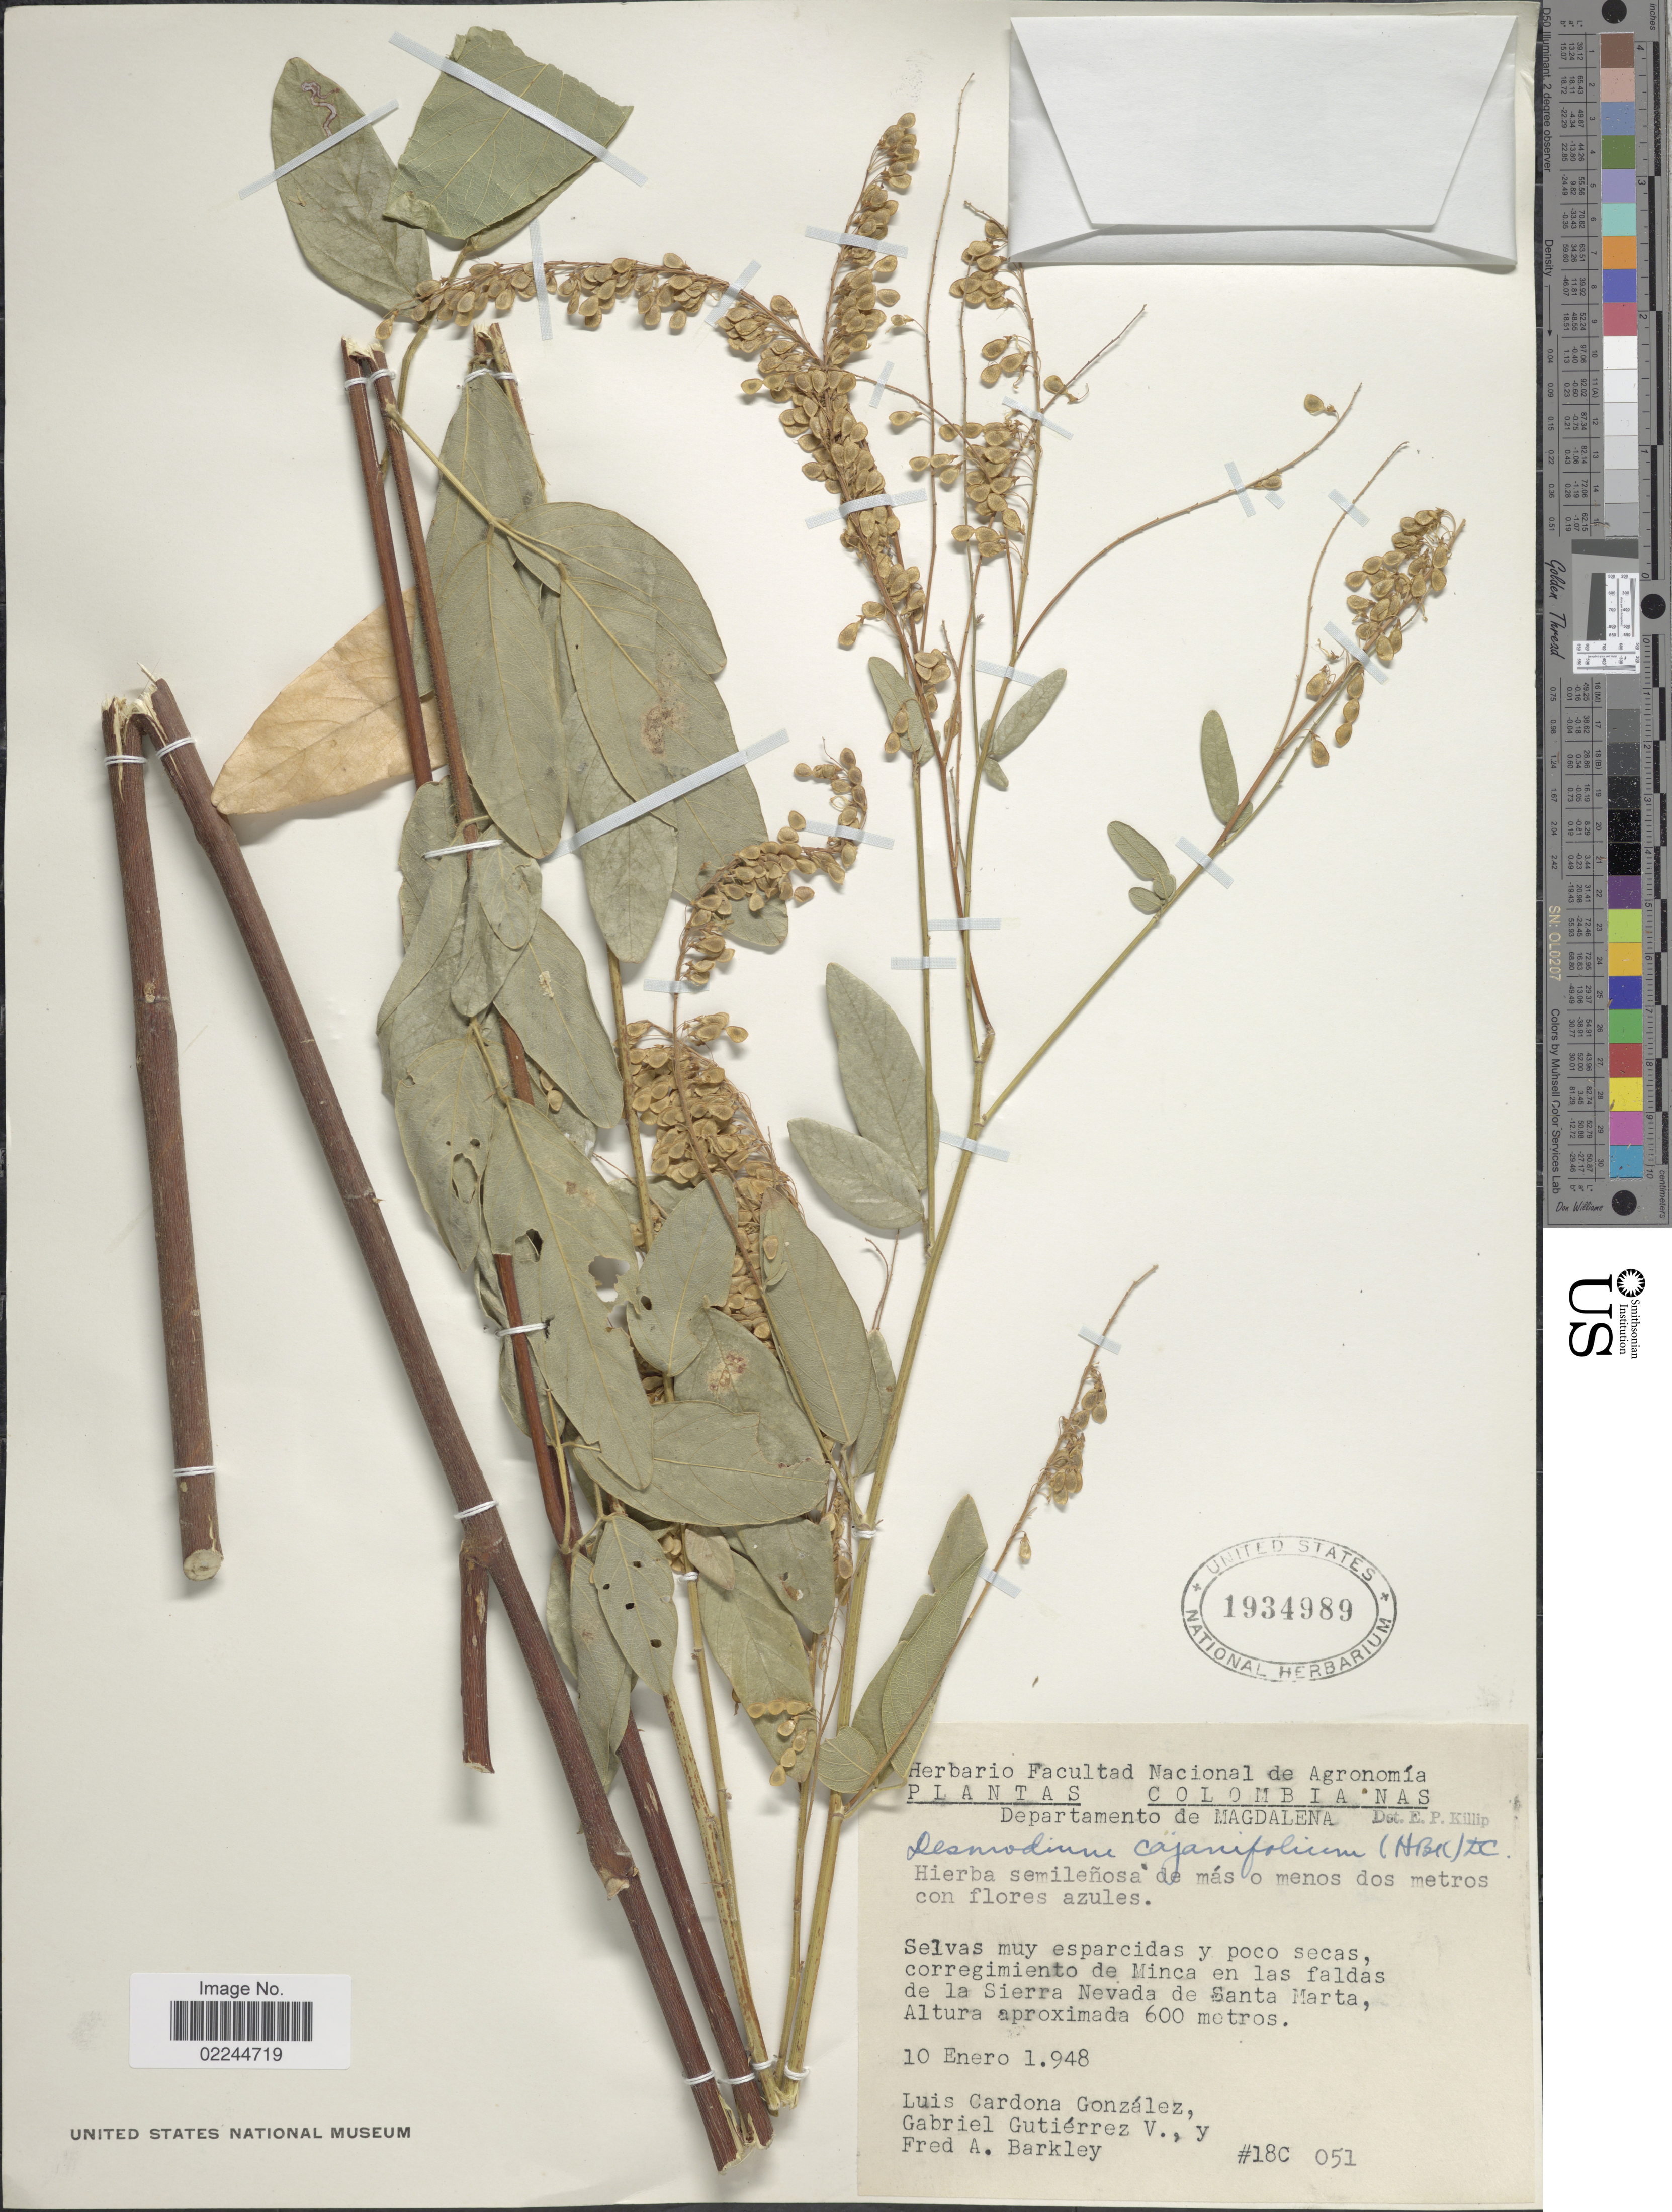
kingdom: Plantae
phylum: Tracheophyta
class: Magnoliopsida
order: Fabales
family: Fabaceae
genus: Desmodium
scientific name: Desmodium cajanifolium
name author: (Kunth) DC.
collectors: L. Cardona Gonzalez, G. Guttierez V. & F. A. Barkley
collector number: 18C051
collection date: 1948-01-10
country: Colombia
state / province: Magdalena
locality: Corregimiento de Minca en las faldas de la Sierra Nevada de Santa Marta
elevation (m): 600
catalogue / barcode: US 1934989